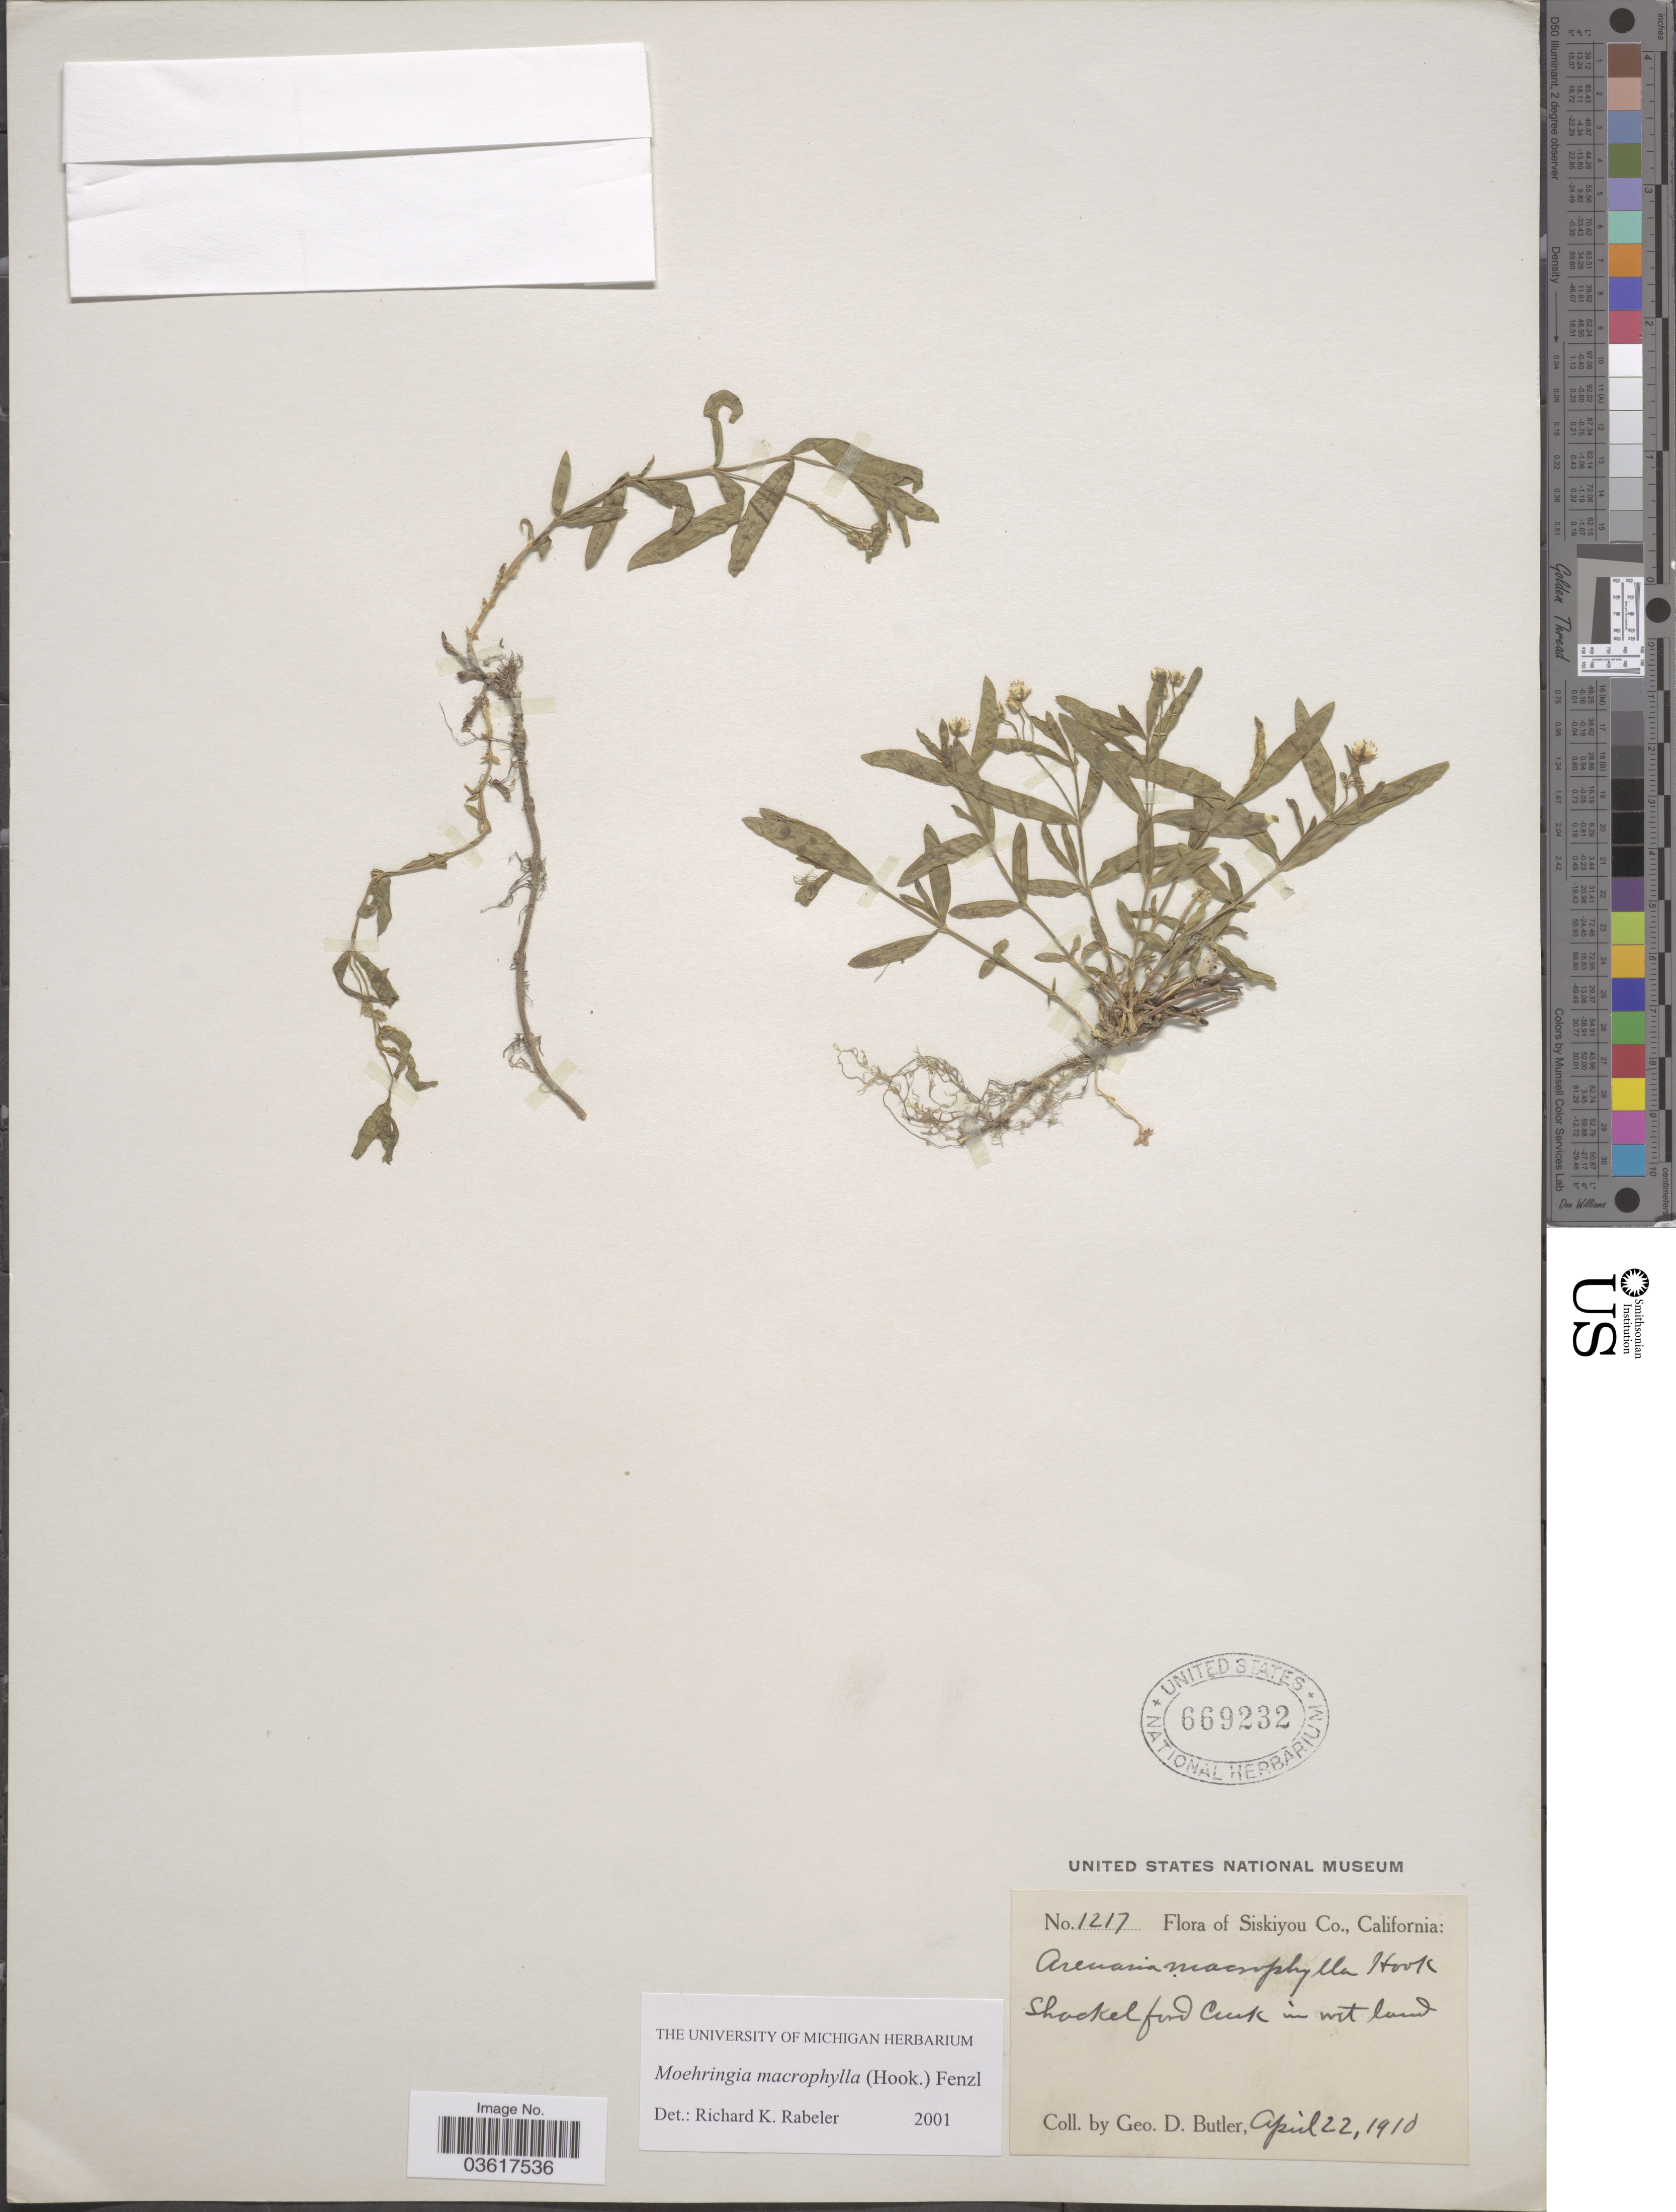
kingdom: Plantae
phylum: Tracheophyta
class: Magnoliopsida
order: Caryophyllales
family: Caryophyllaceae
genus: Moehringia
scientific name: Moehringia macrophylla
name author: (Hook.) Fenzl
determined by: Rabeler, R. K.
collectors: G. D. Butler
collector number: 1217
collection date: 1910-04-22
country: United States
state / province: California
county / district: Siskiyou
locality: Siskiyou Co. Shackelford Creek in Mt. land.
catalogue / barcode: US 669232